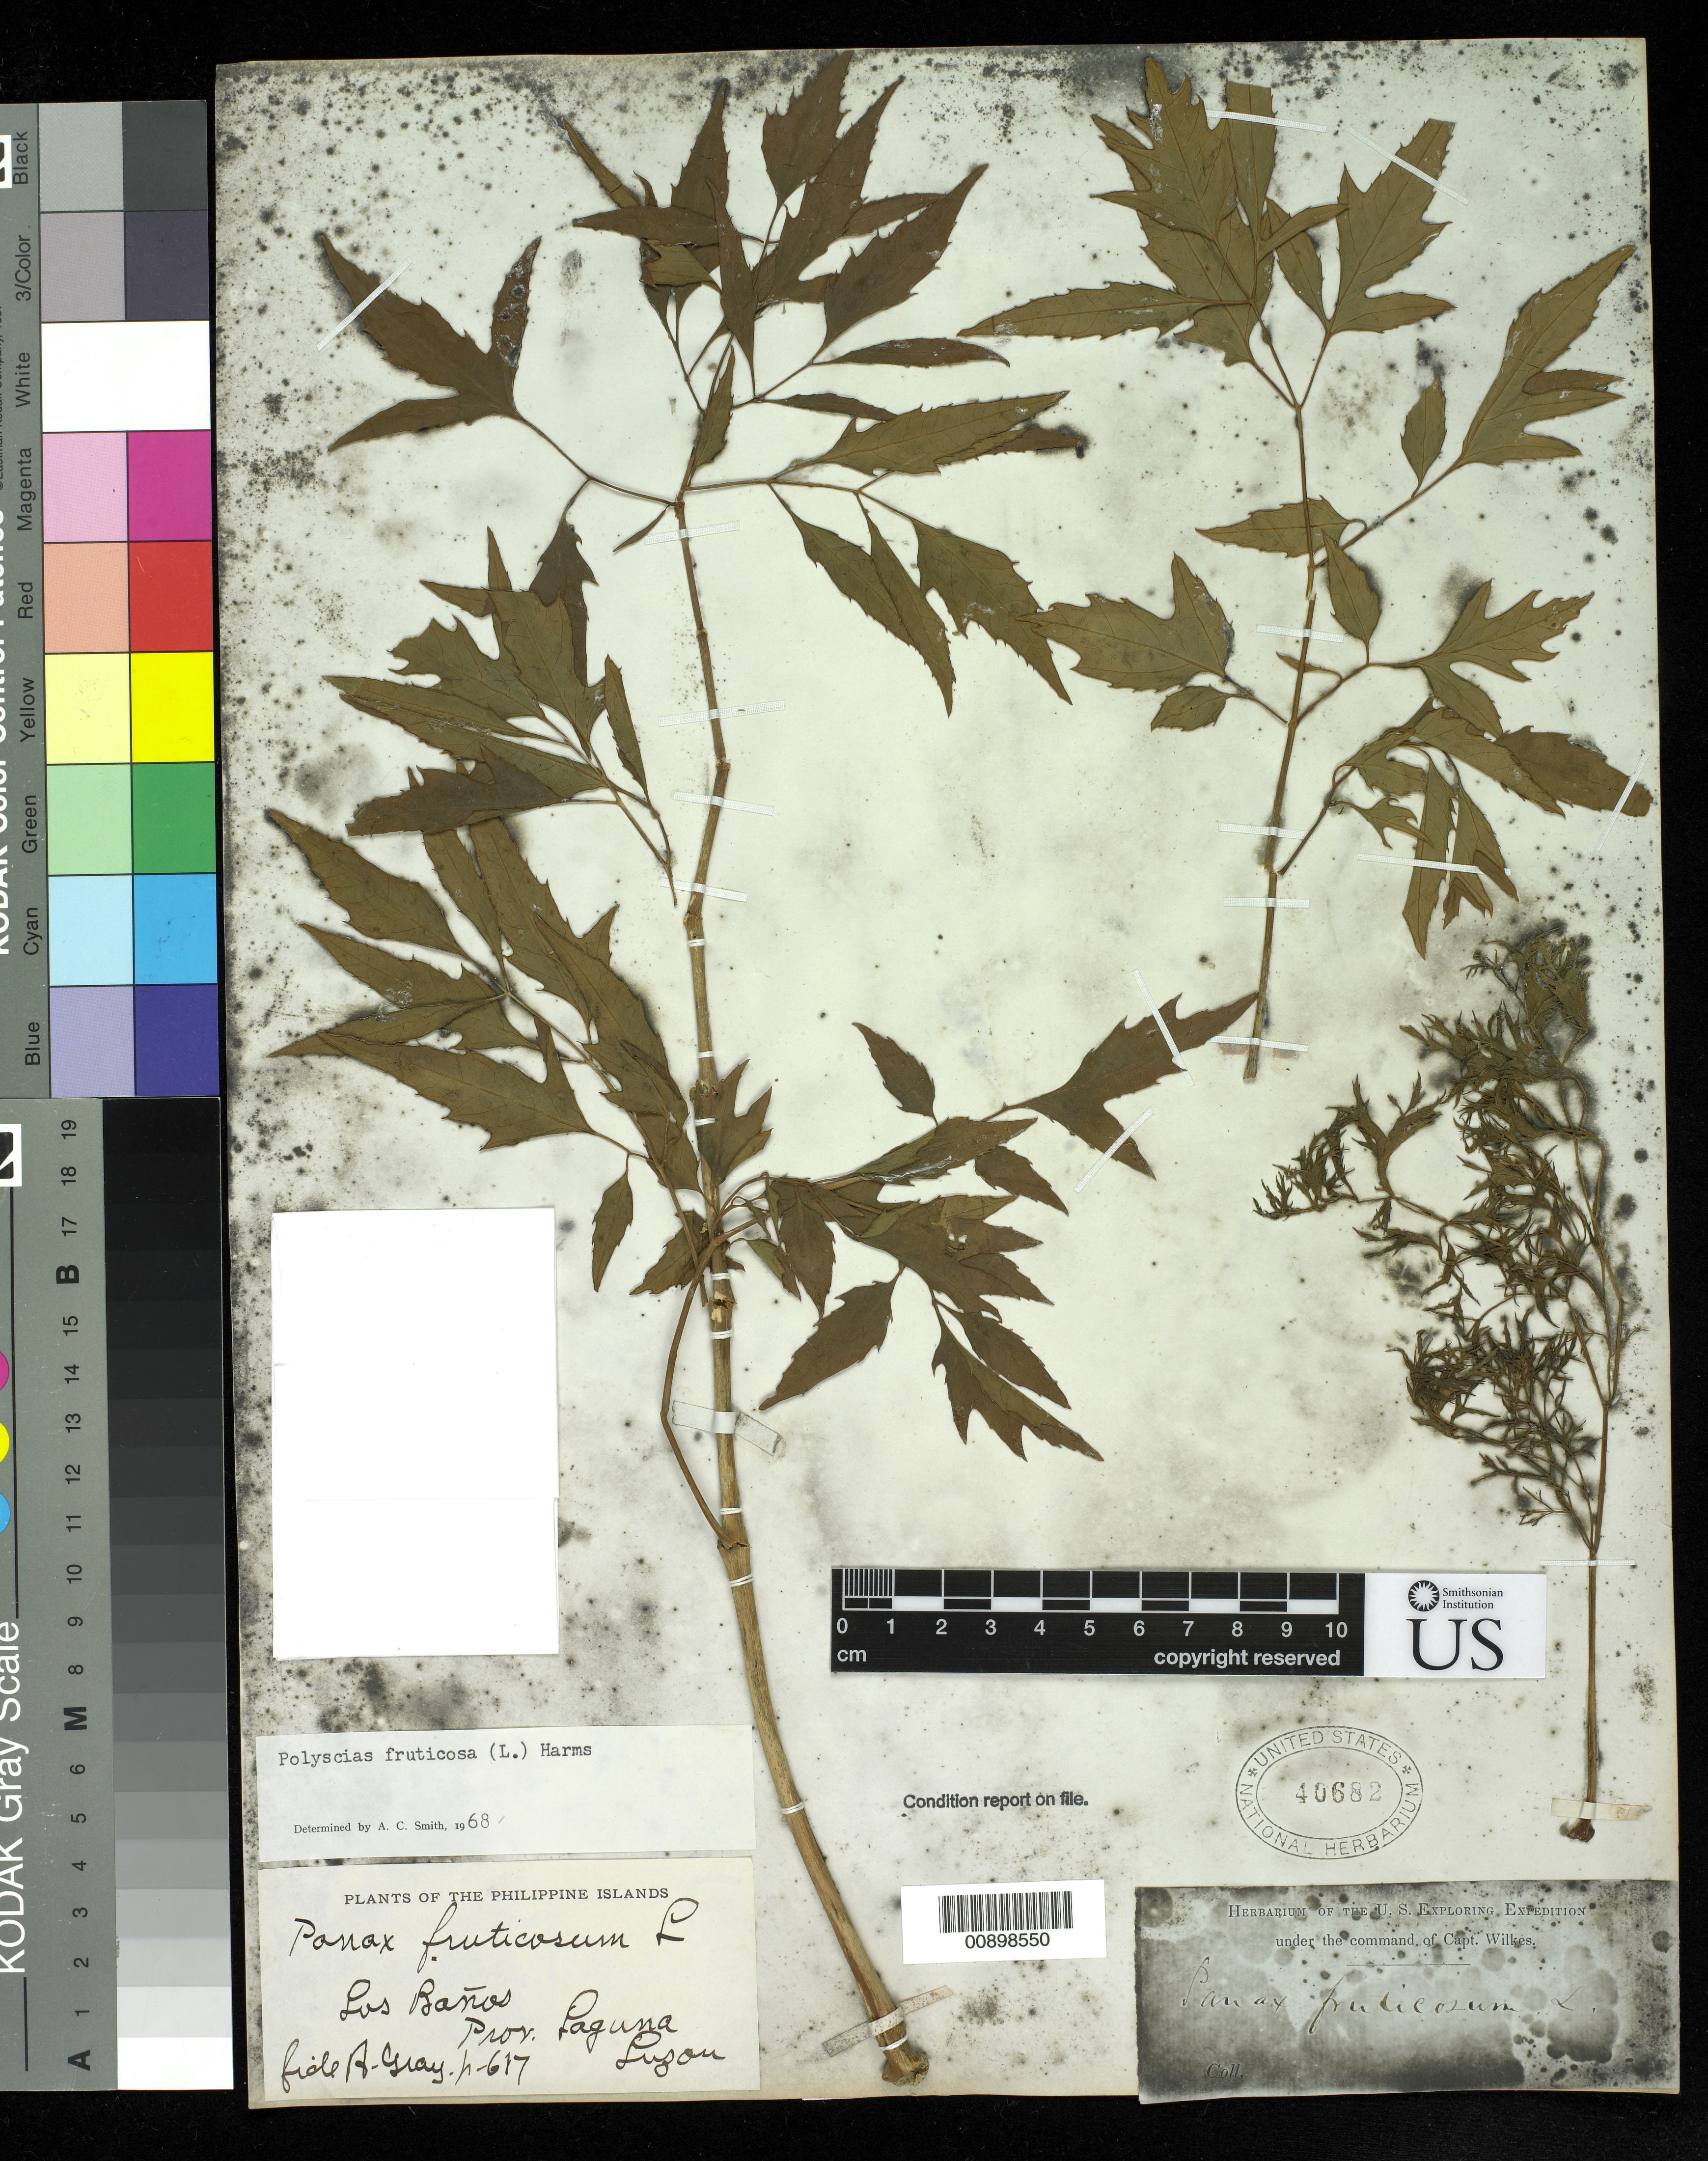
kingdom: Plantae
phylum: Tracheophyta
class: Magnoliopsida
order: Apiales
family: Araliaceae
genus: Polyscias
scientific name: Polyscias fruticosa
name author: (L.) Harms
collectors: Wilkes Explor. Exped.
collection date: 1838/1842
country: Philippines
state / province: Calabarzon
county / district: Laguna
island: Luzon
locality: Los Banos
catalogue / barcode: US 40682